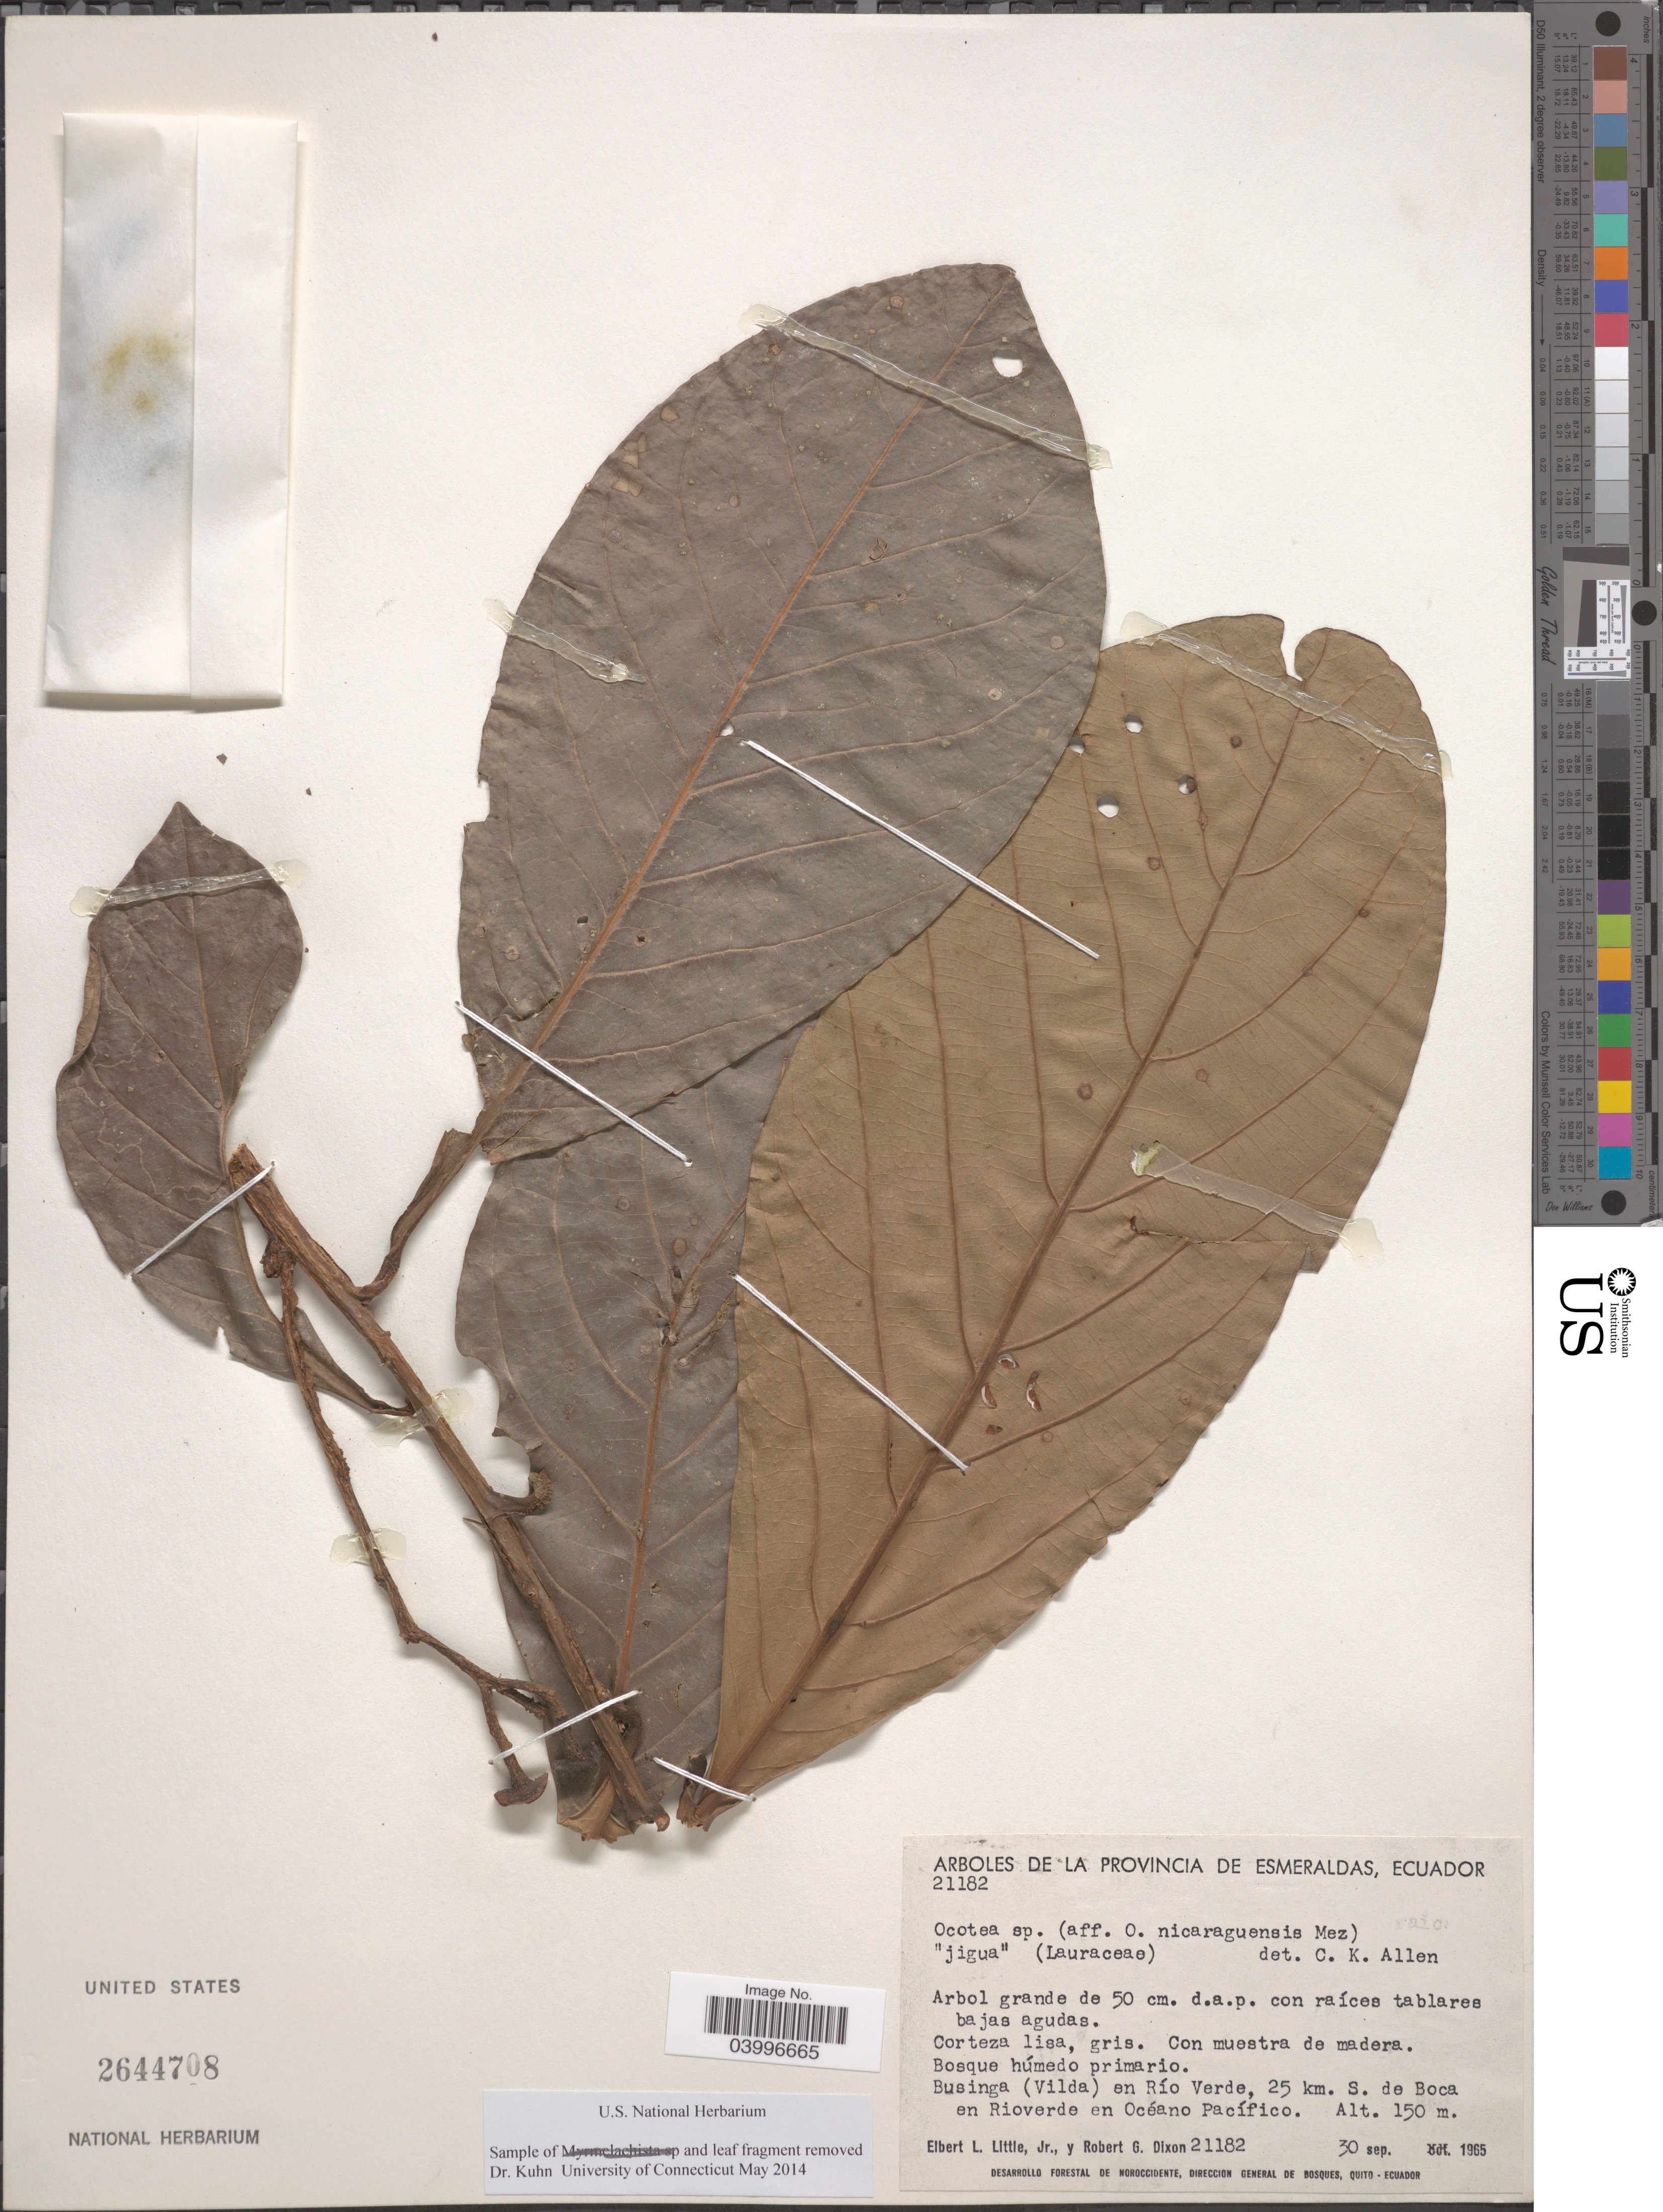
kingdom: Plantae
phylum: Tracheophyta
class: Magnoliopsida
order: Laurales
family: Lauraceae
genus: Ocotea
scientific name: Ocotea nicaraguensis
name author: Mez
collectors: E. L. Little & R. G. Dixon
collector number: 21182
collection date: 1965-09-30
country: Ecuador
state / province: Esmeraldas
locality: Businga (Vilda) en Río Verde, 25 km. S. de Boca en Rioverde en Océano Pacífico.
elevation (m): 150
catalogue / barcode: US 2644708